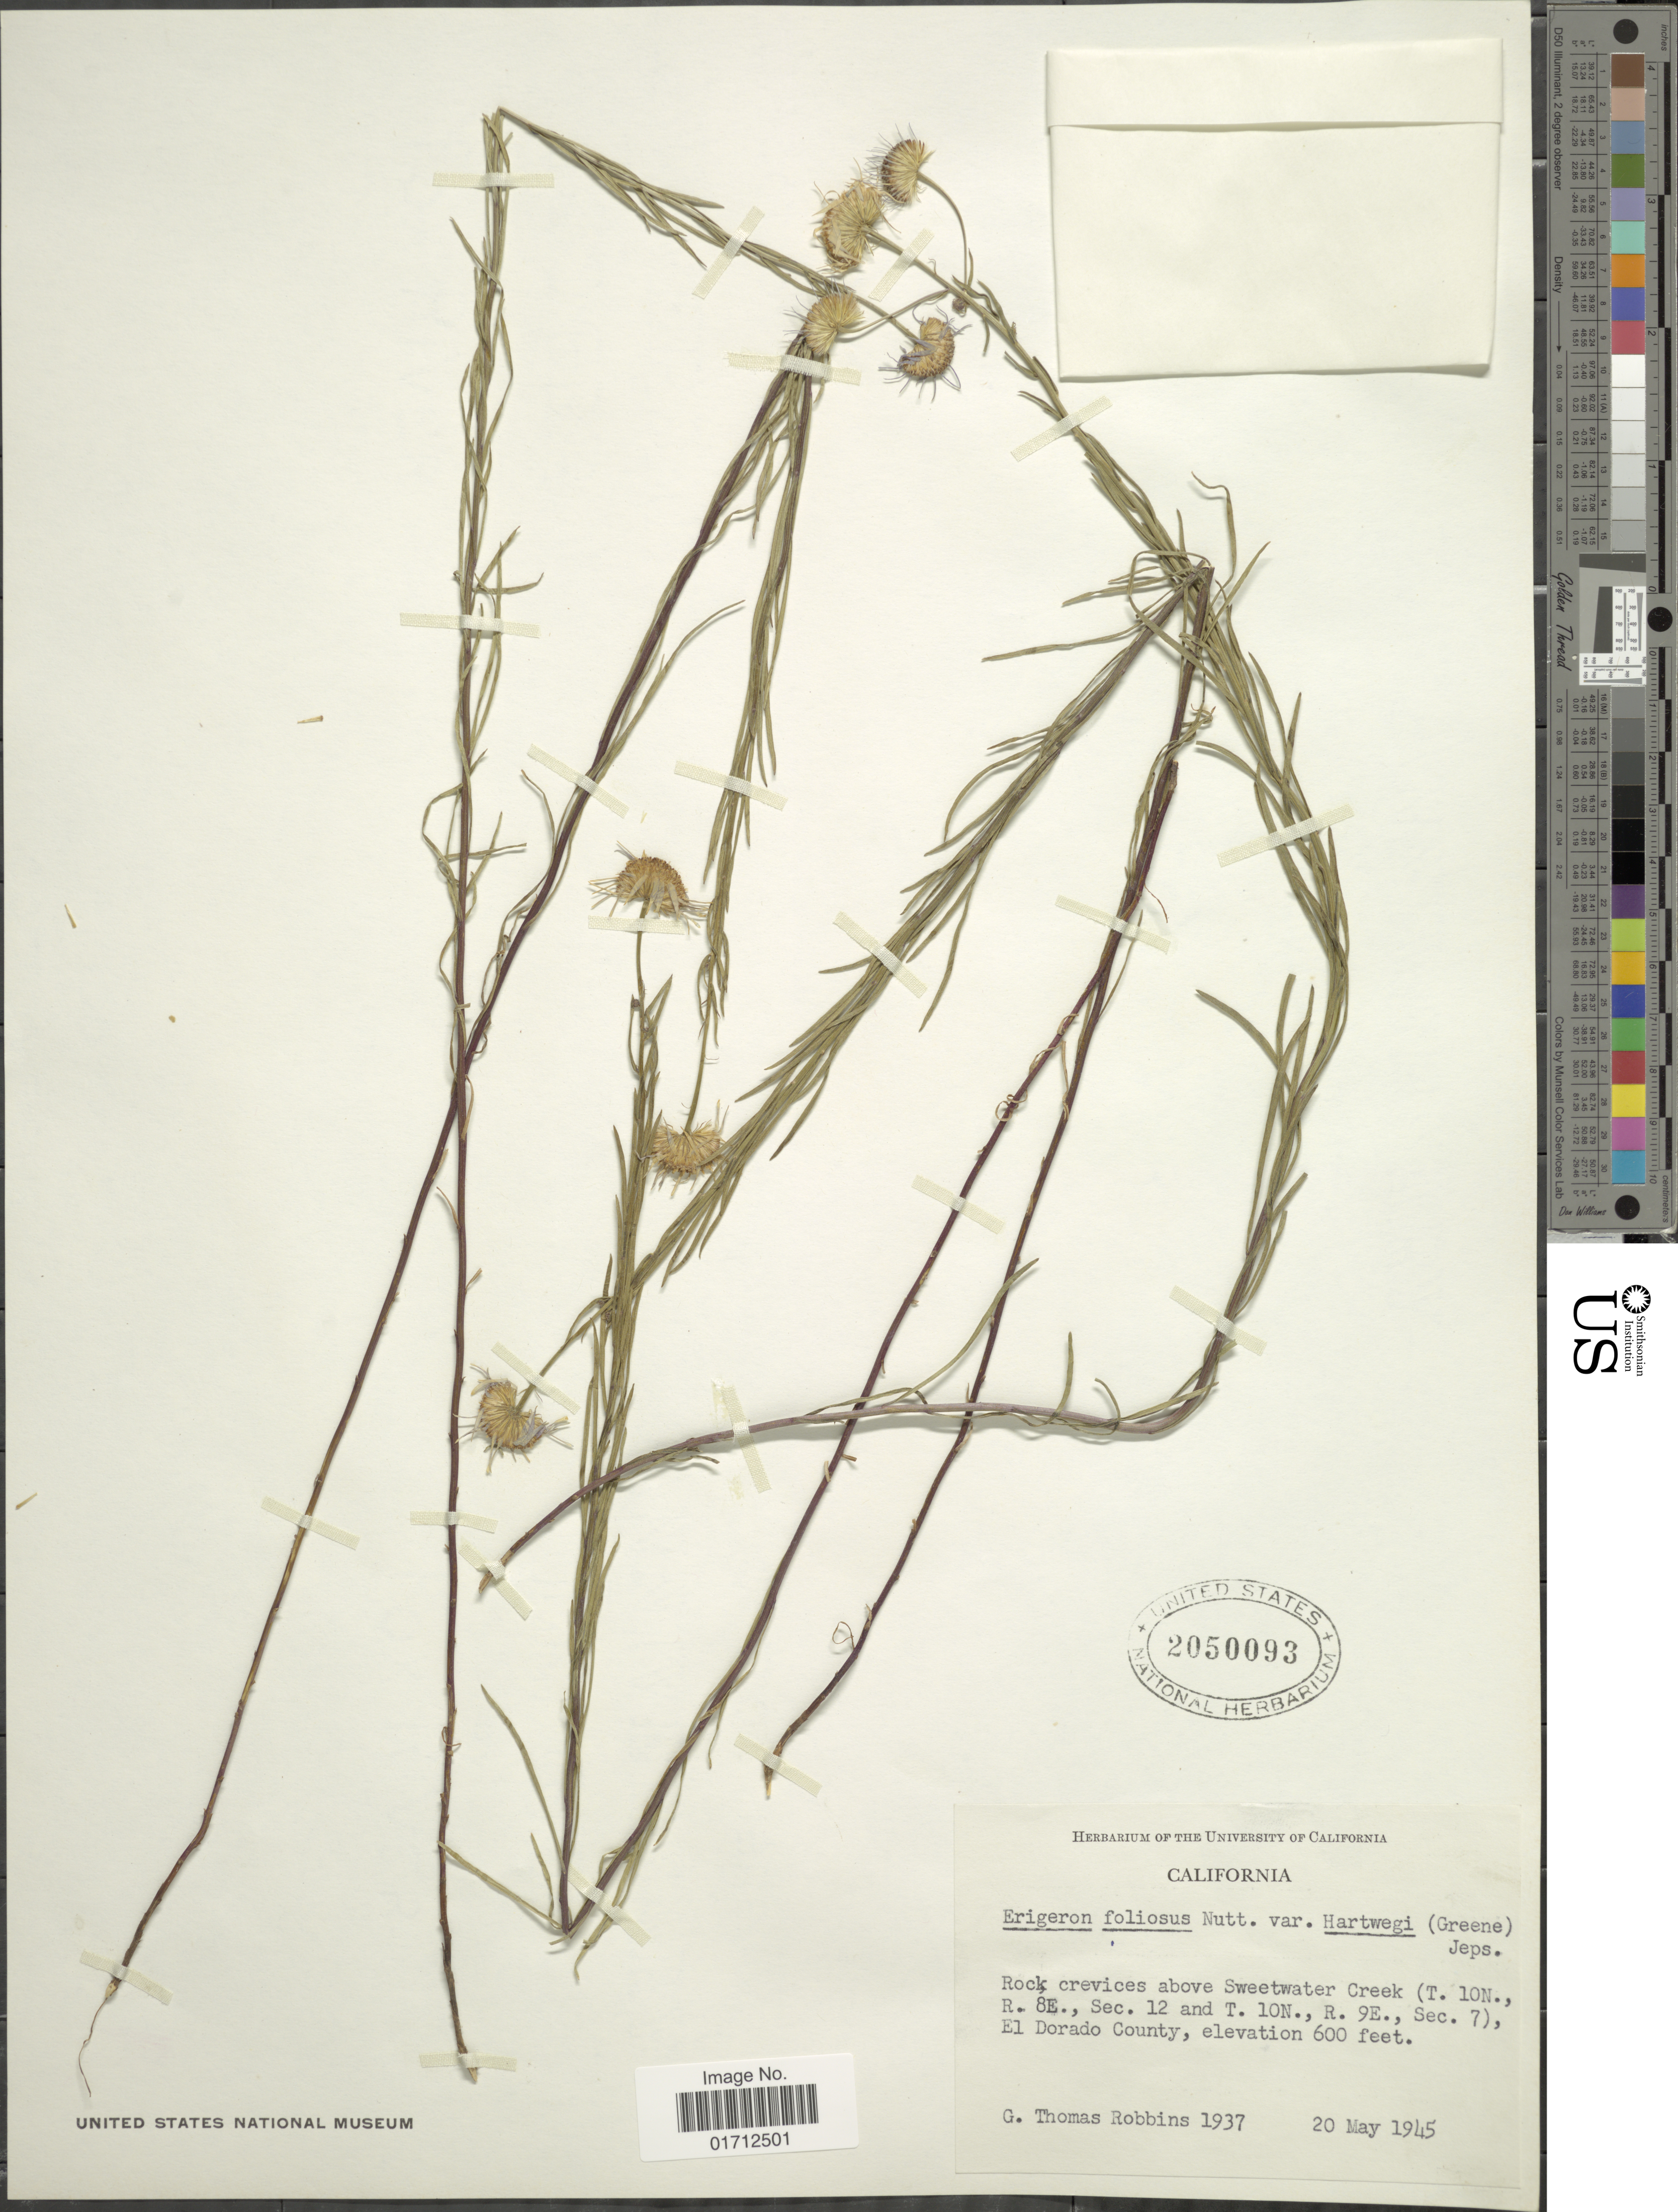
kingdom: Plantae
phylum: Tracheophyta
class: Magnoliopsida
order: Asterales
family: Asteraceae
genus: Erigeron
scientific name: Erigeron foliosus var. hartwegii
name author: (Greene) Jeps.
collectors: G. T. Robbins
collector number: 1937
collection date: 1945-05-20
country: United States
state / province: California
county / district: El Dorado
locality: Above Sweetwater Creek (T.10N., R.8E., Sec. 12 and T.10N., R.9E., Sec. 7), El Dorado County.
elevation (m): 183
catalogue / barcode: US 2050093